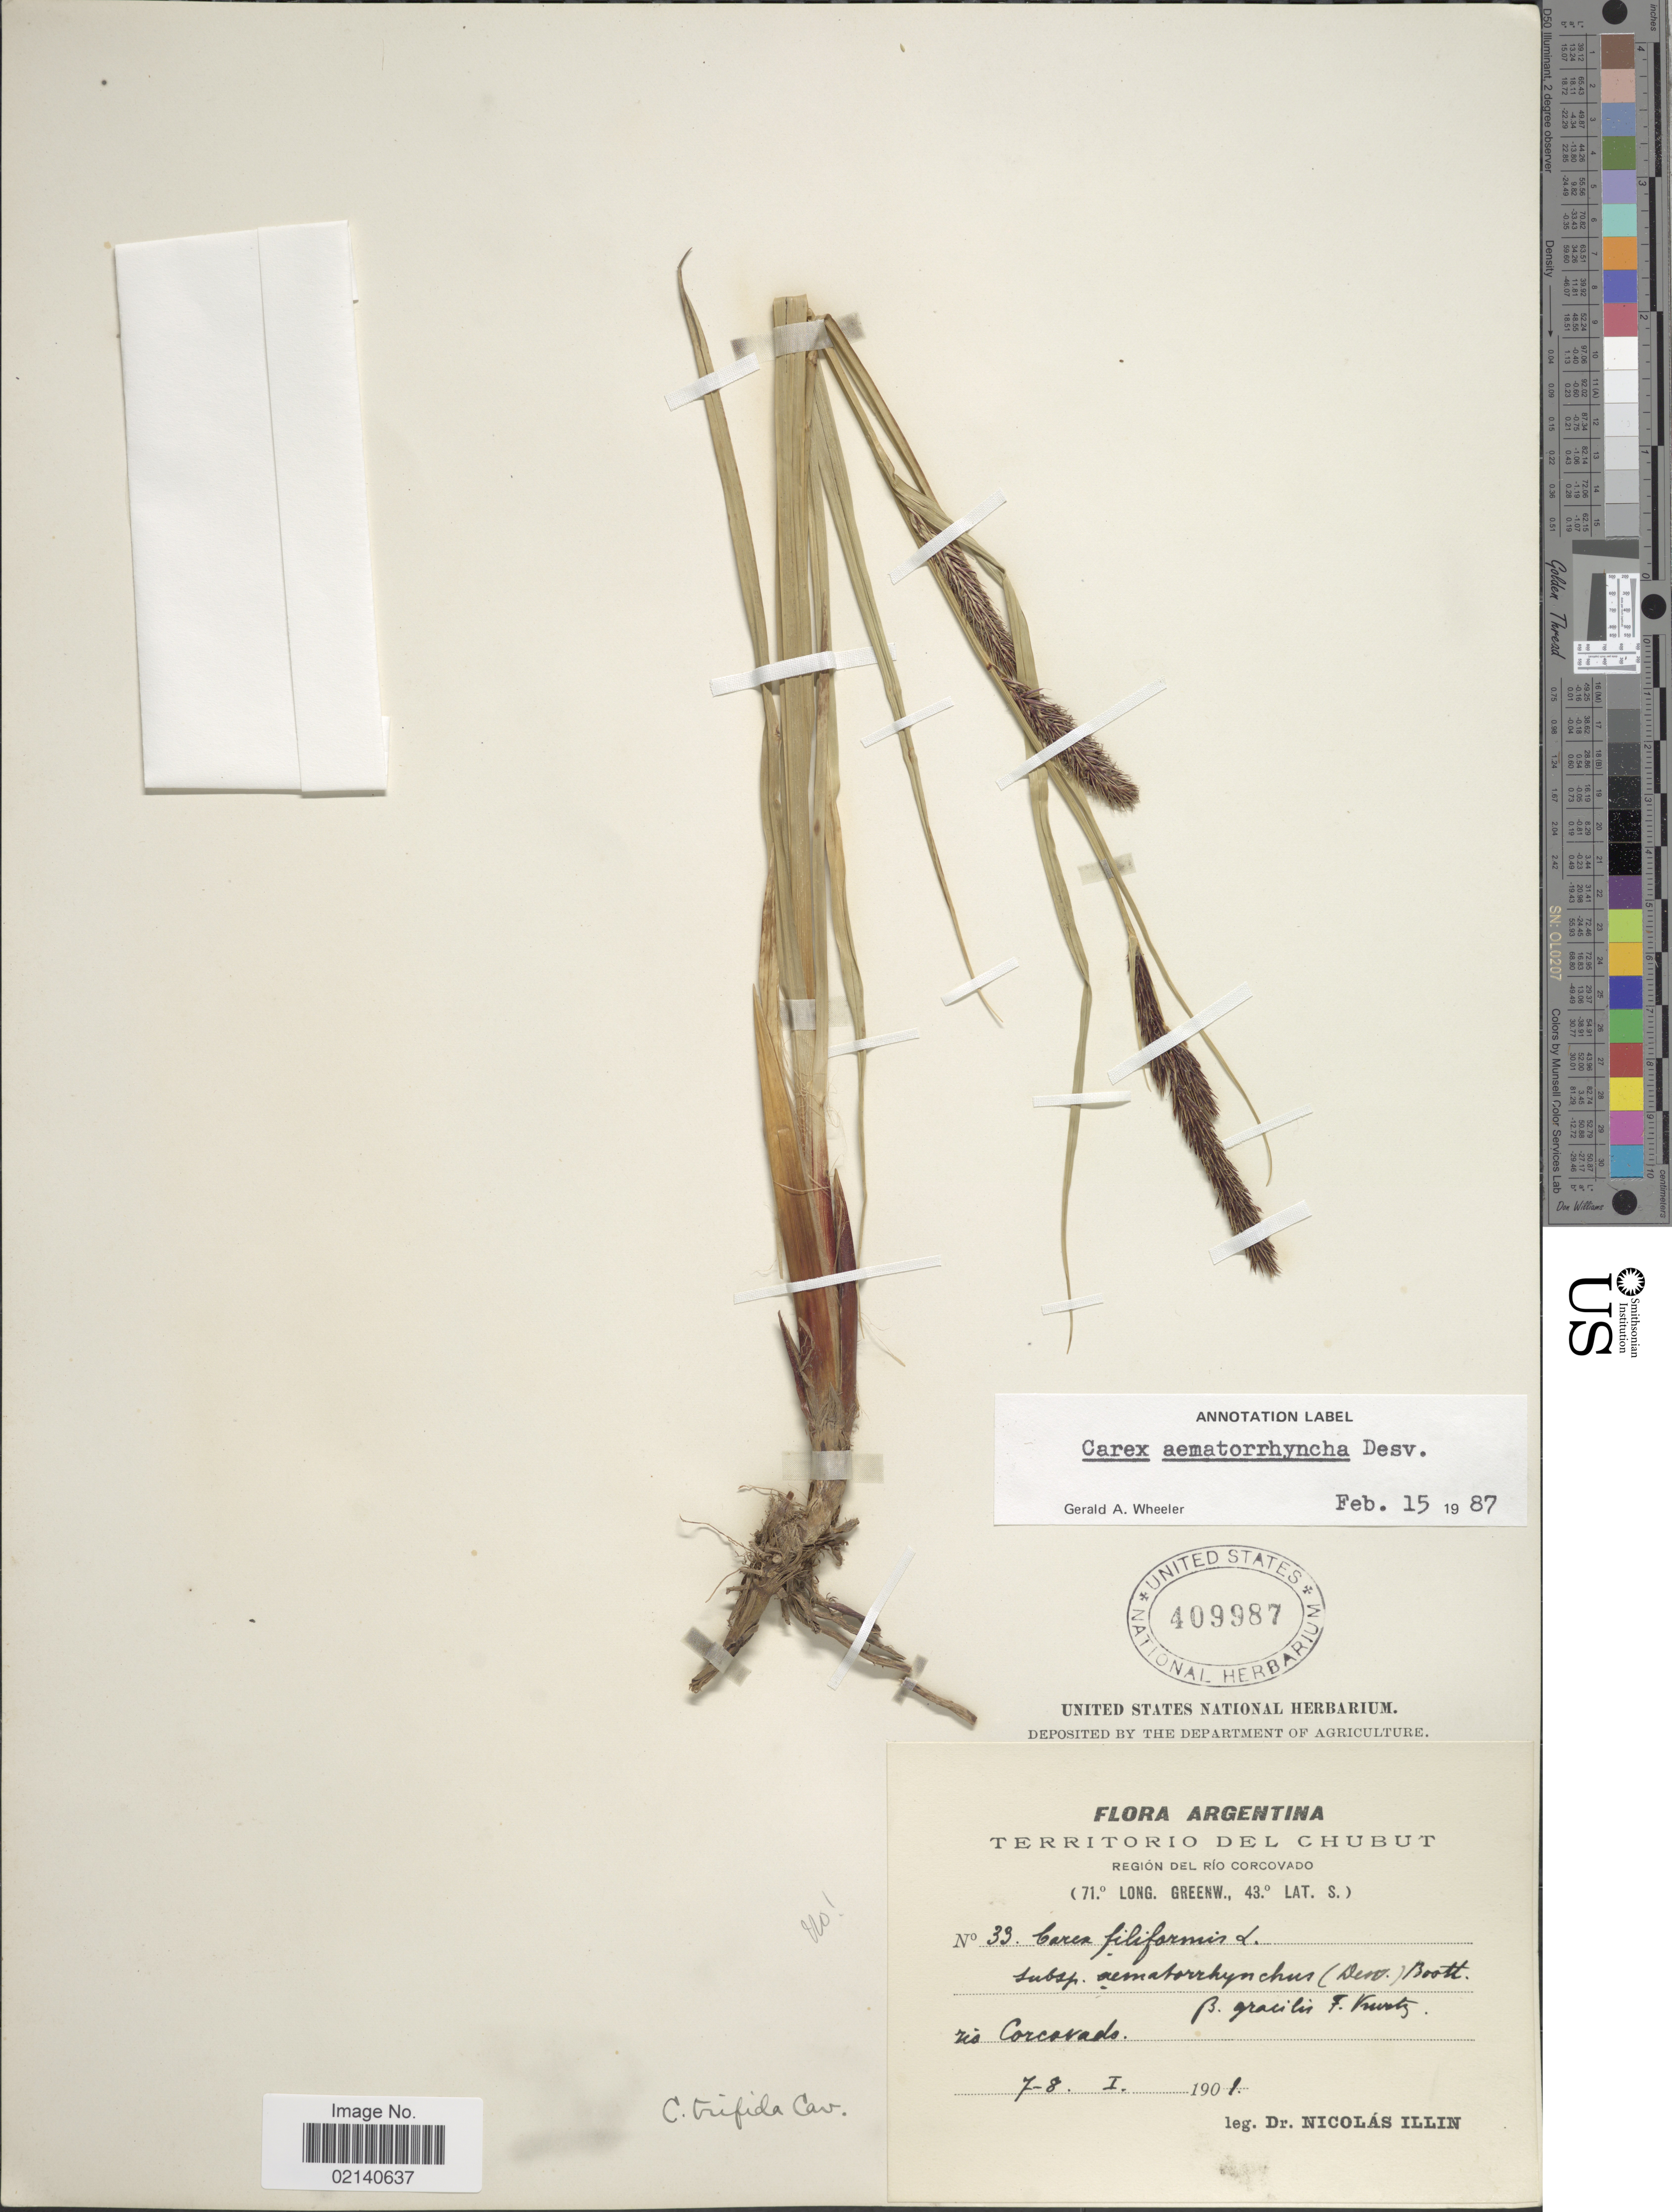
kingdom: Plantae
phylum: Tracheophyta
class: Liliopsida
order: Poales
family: Cyperaceae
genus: Carex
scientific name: Carex aematorrhyncha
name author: Desv.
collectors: N. Illin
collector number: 33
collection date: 1901-01-07/1901-01-08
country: Argentina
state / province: Chubut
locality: Region del Rio Corcovado, Rio Corcovado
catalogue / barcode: US 409987